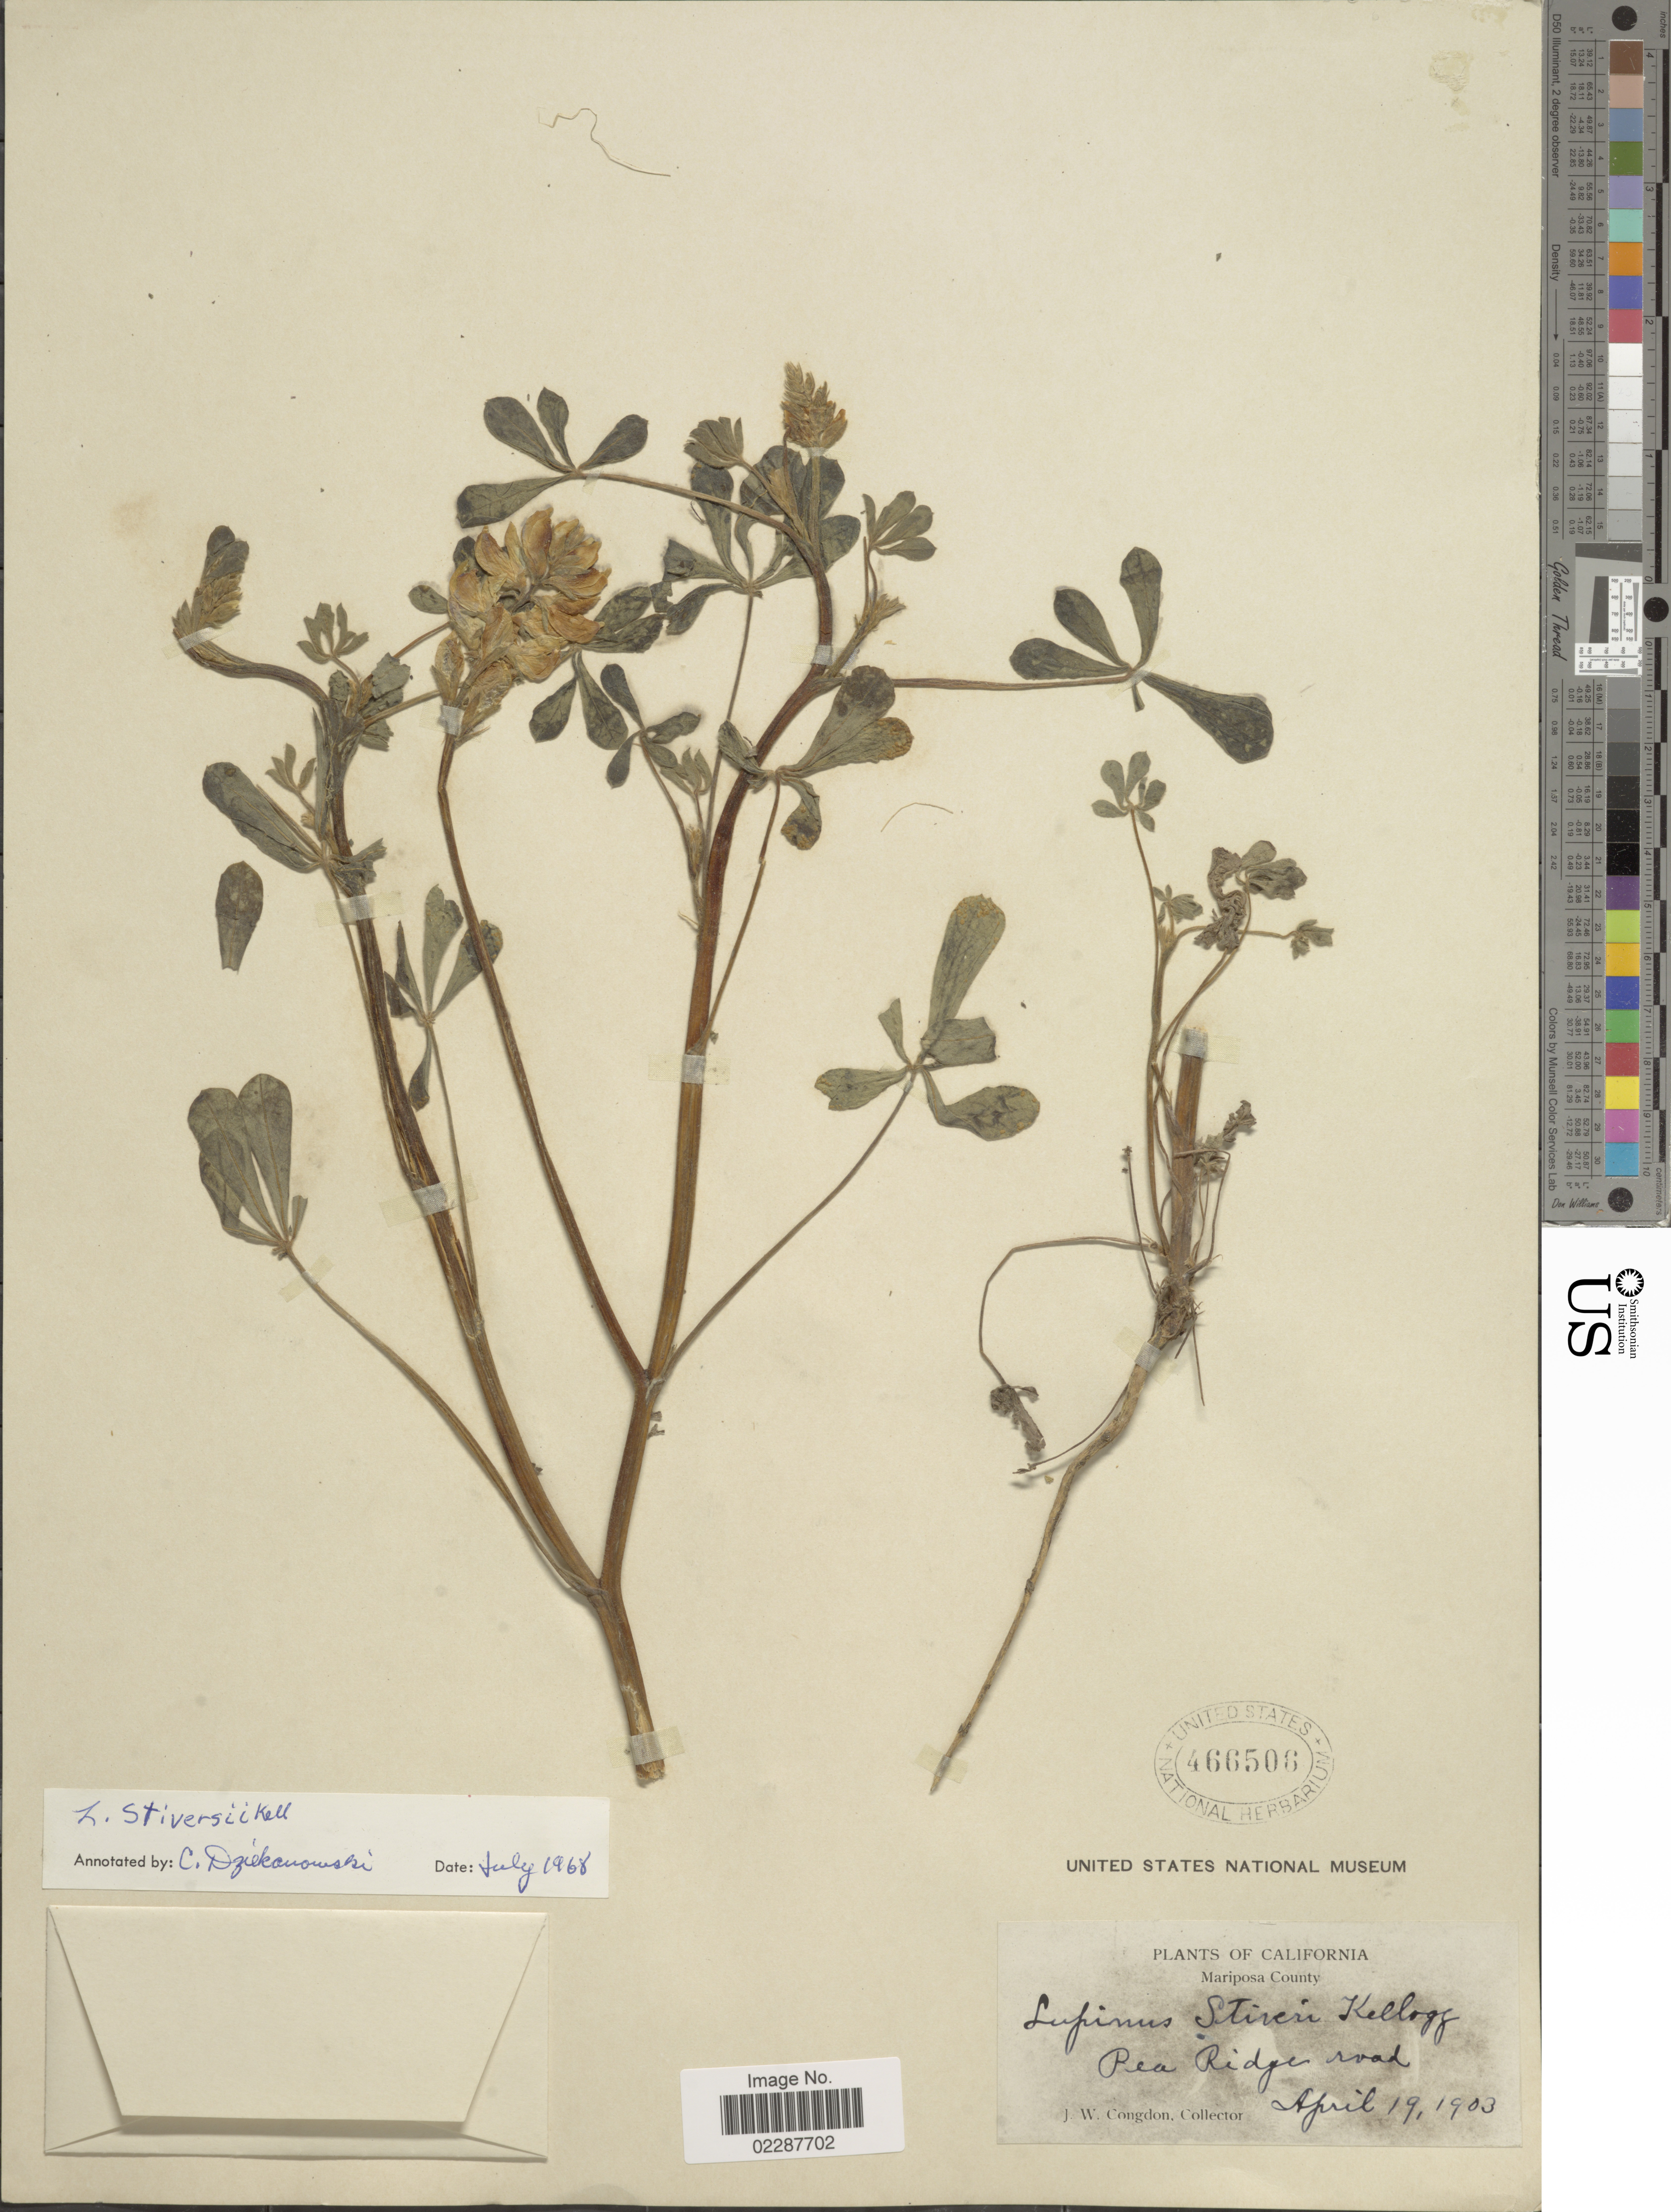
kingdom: Plantae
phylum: Tracheophyta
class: Magnoliopsida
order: Fabales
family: Fabaceae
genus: Lupinus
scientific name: Lupinus stiversii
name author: Kellogg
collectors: J. W. Congdon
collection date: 1903-04-19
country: United States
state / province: California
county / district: Mariposa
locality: Mariposa County, Pea Ridge Road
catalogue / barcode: US 466506